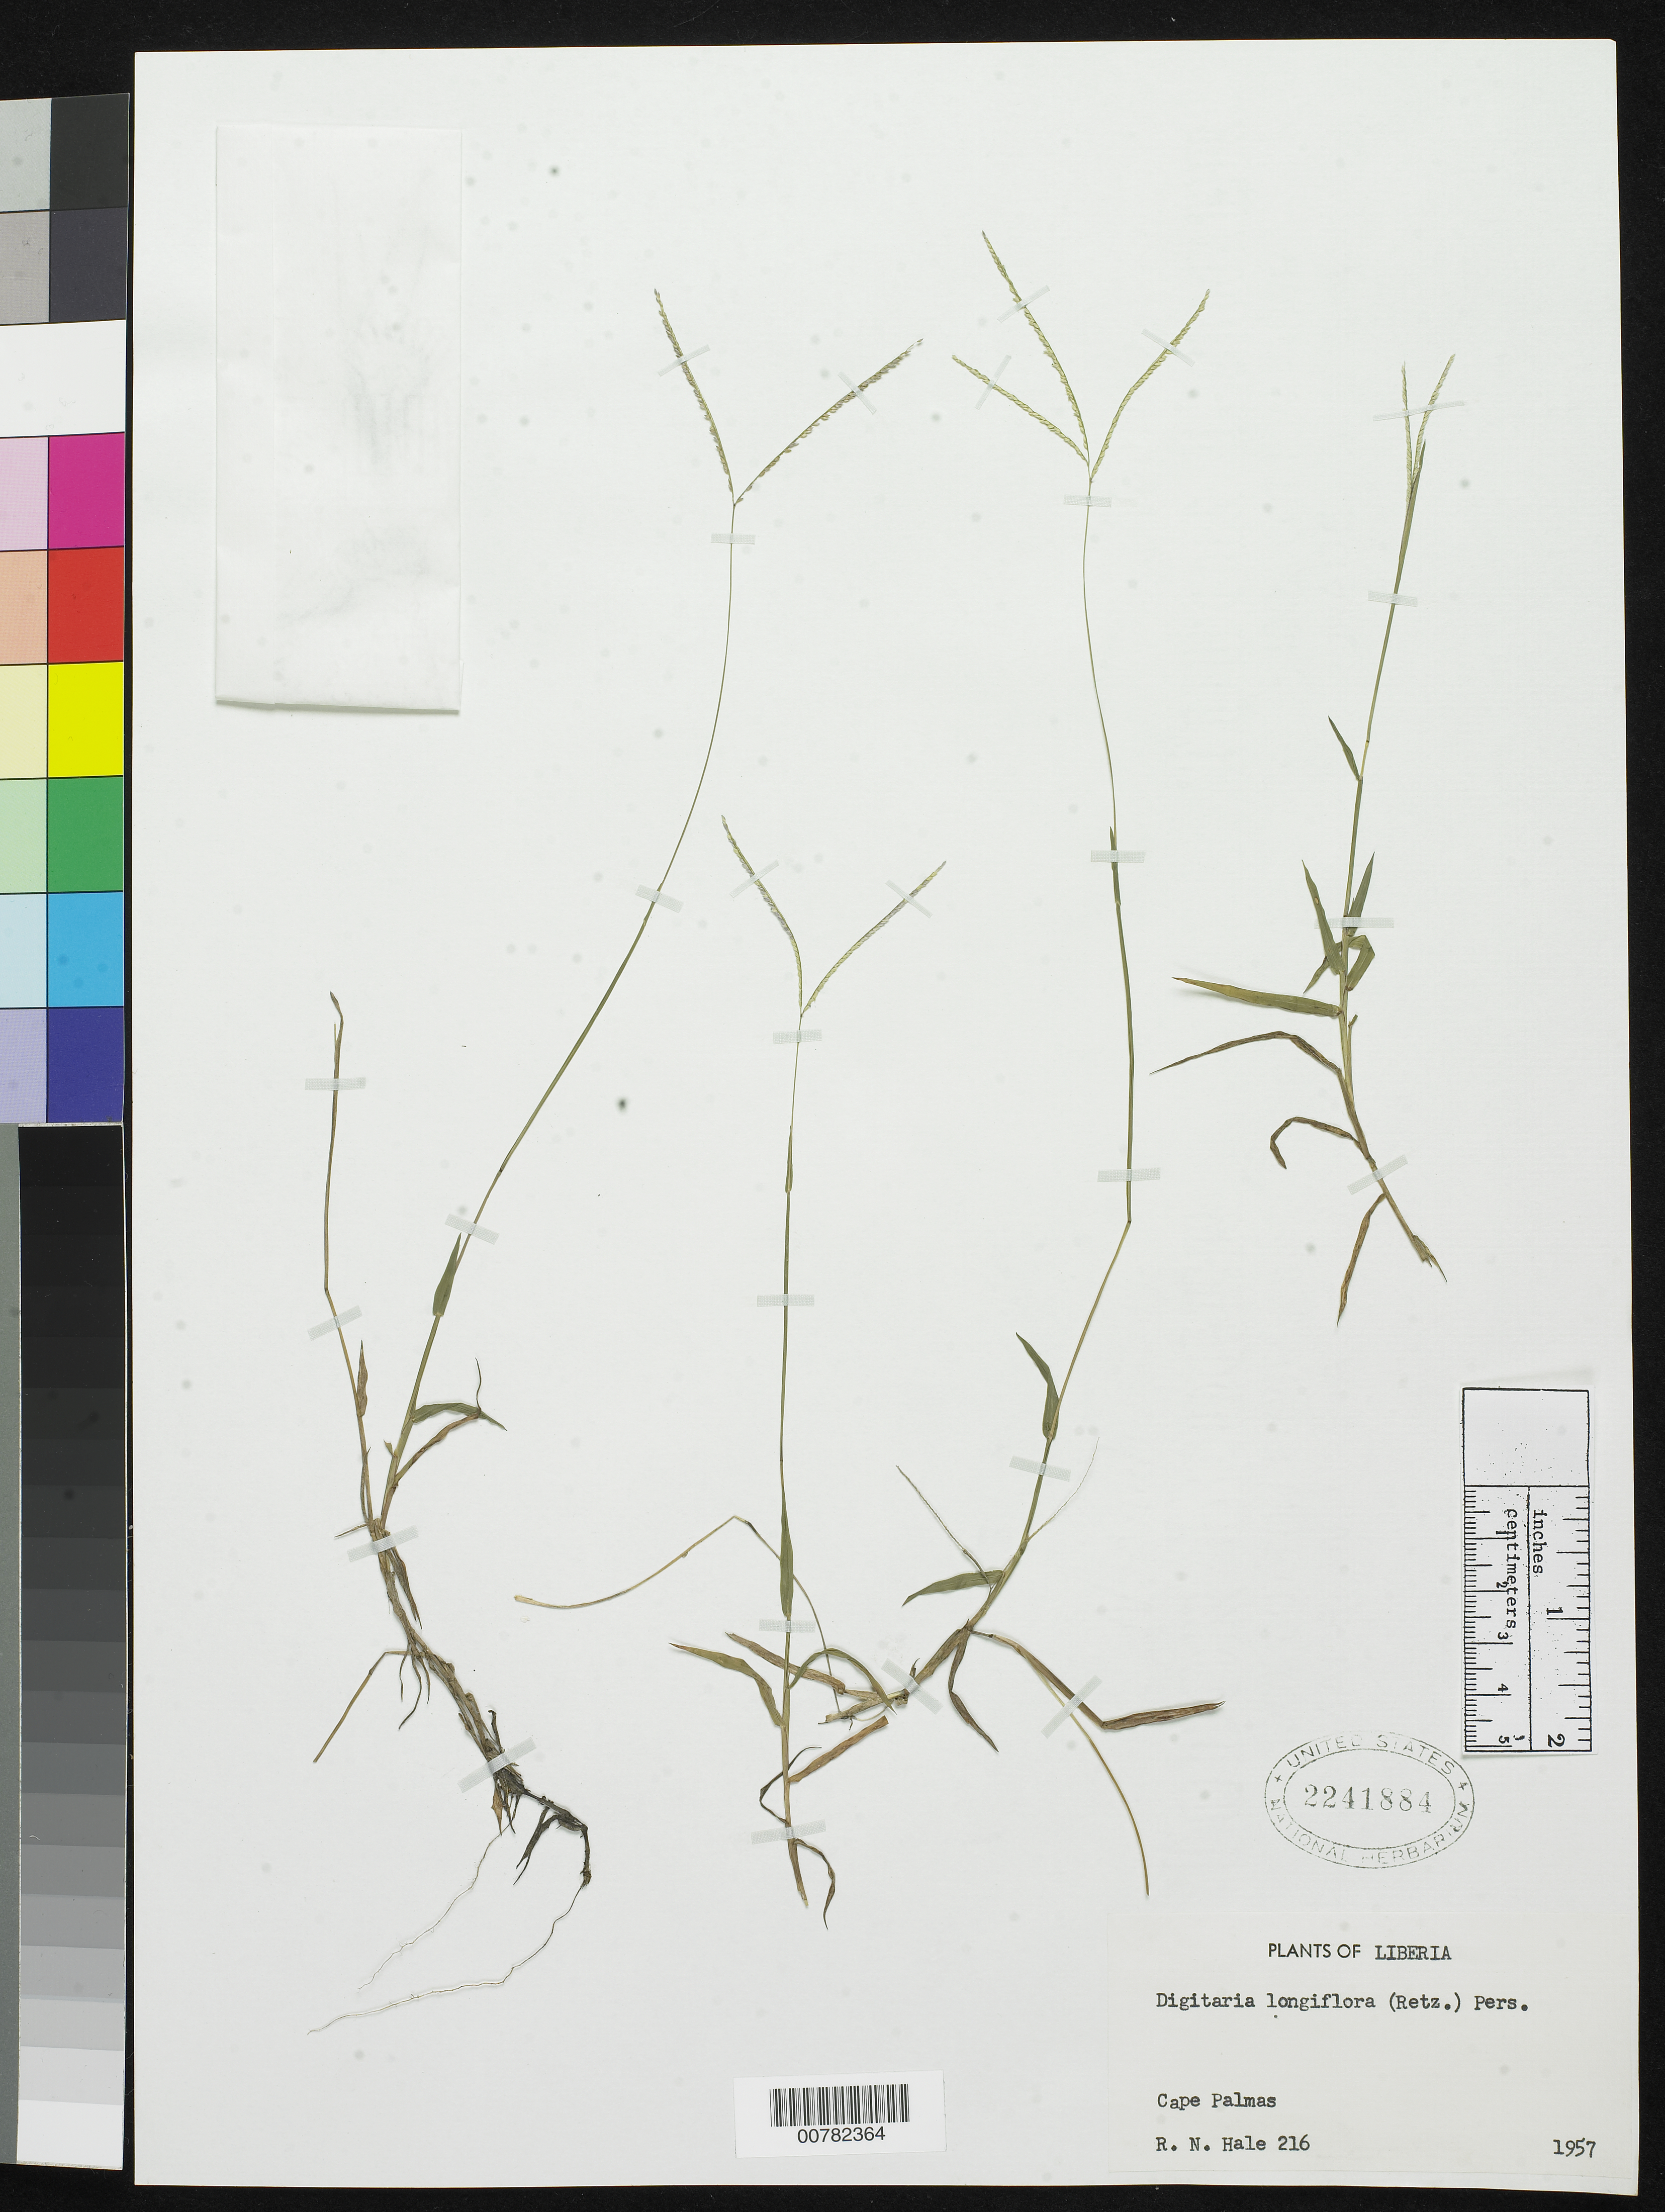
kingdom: Plantae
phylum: Tracheophyta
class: Liliopsida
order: Poales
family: Poaceae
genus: Digitaria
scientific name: Digitaria longiflora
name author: (Retz.) Pers.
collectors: R. N. Hale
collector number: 216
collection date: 1957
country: Liberia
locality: Cape Palmas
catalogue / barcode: US 2241884